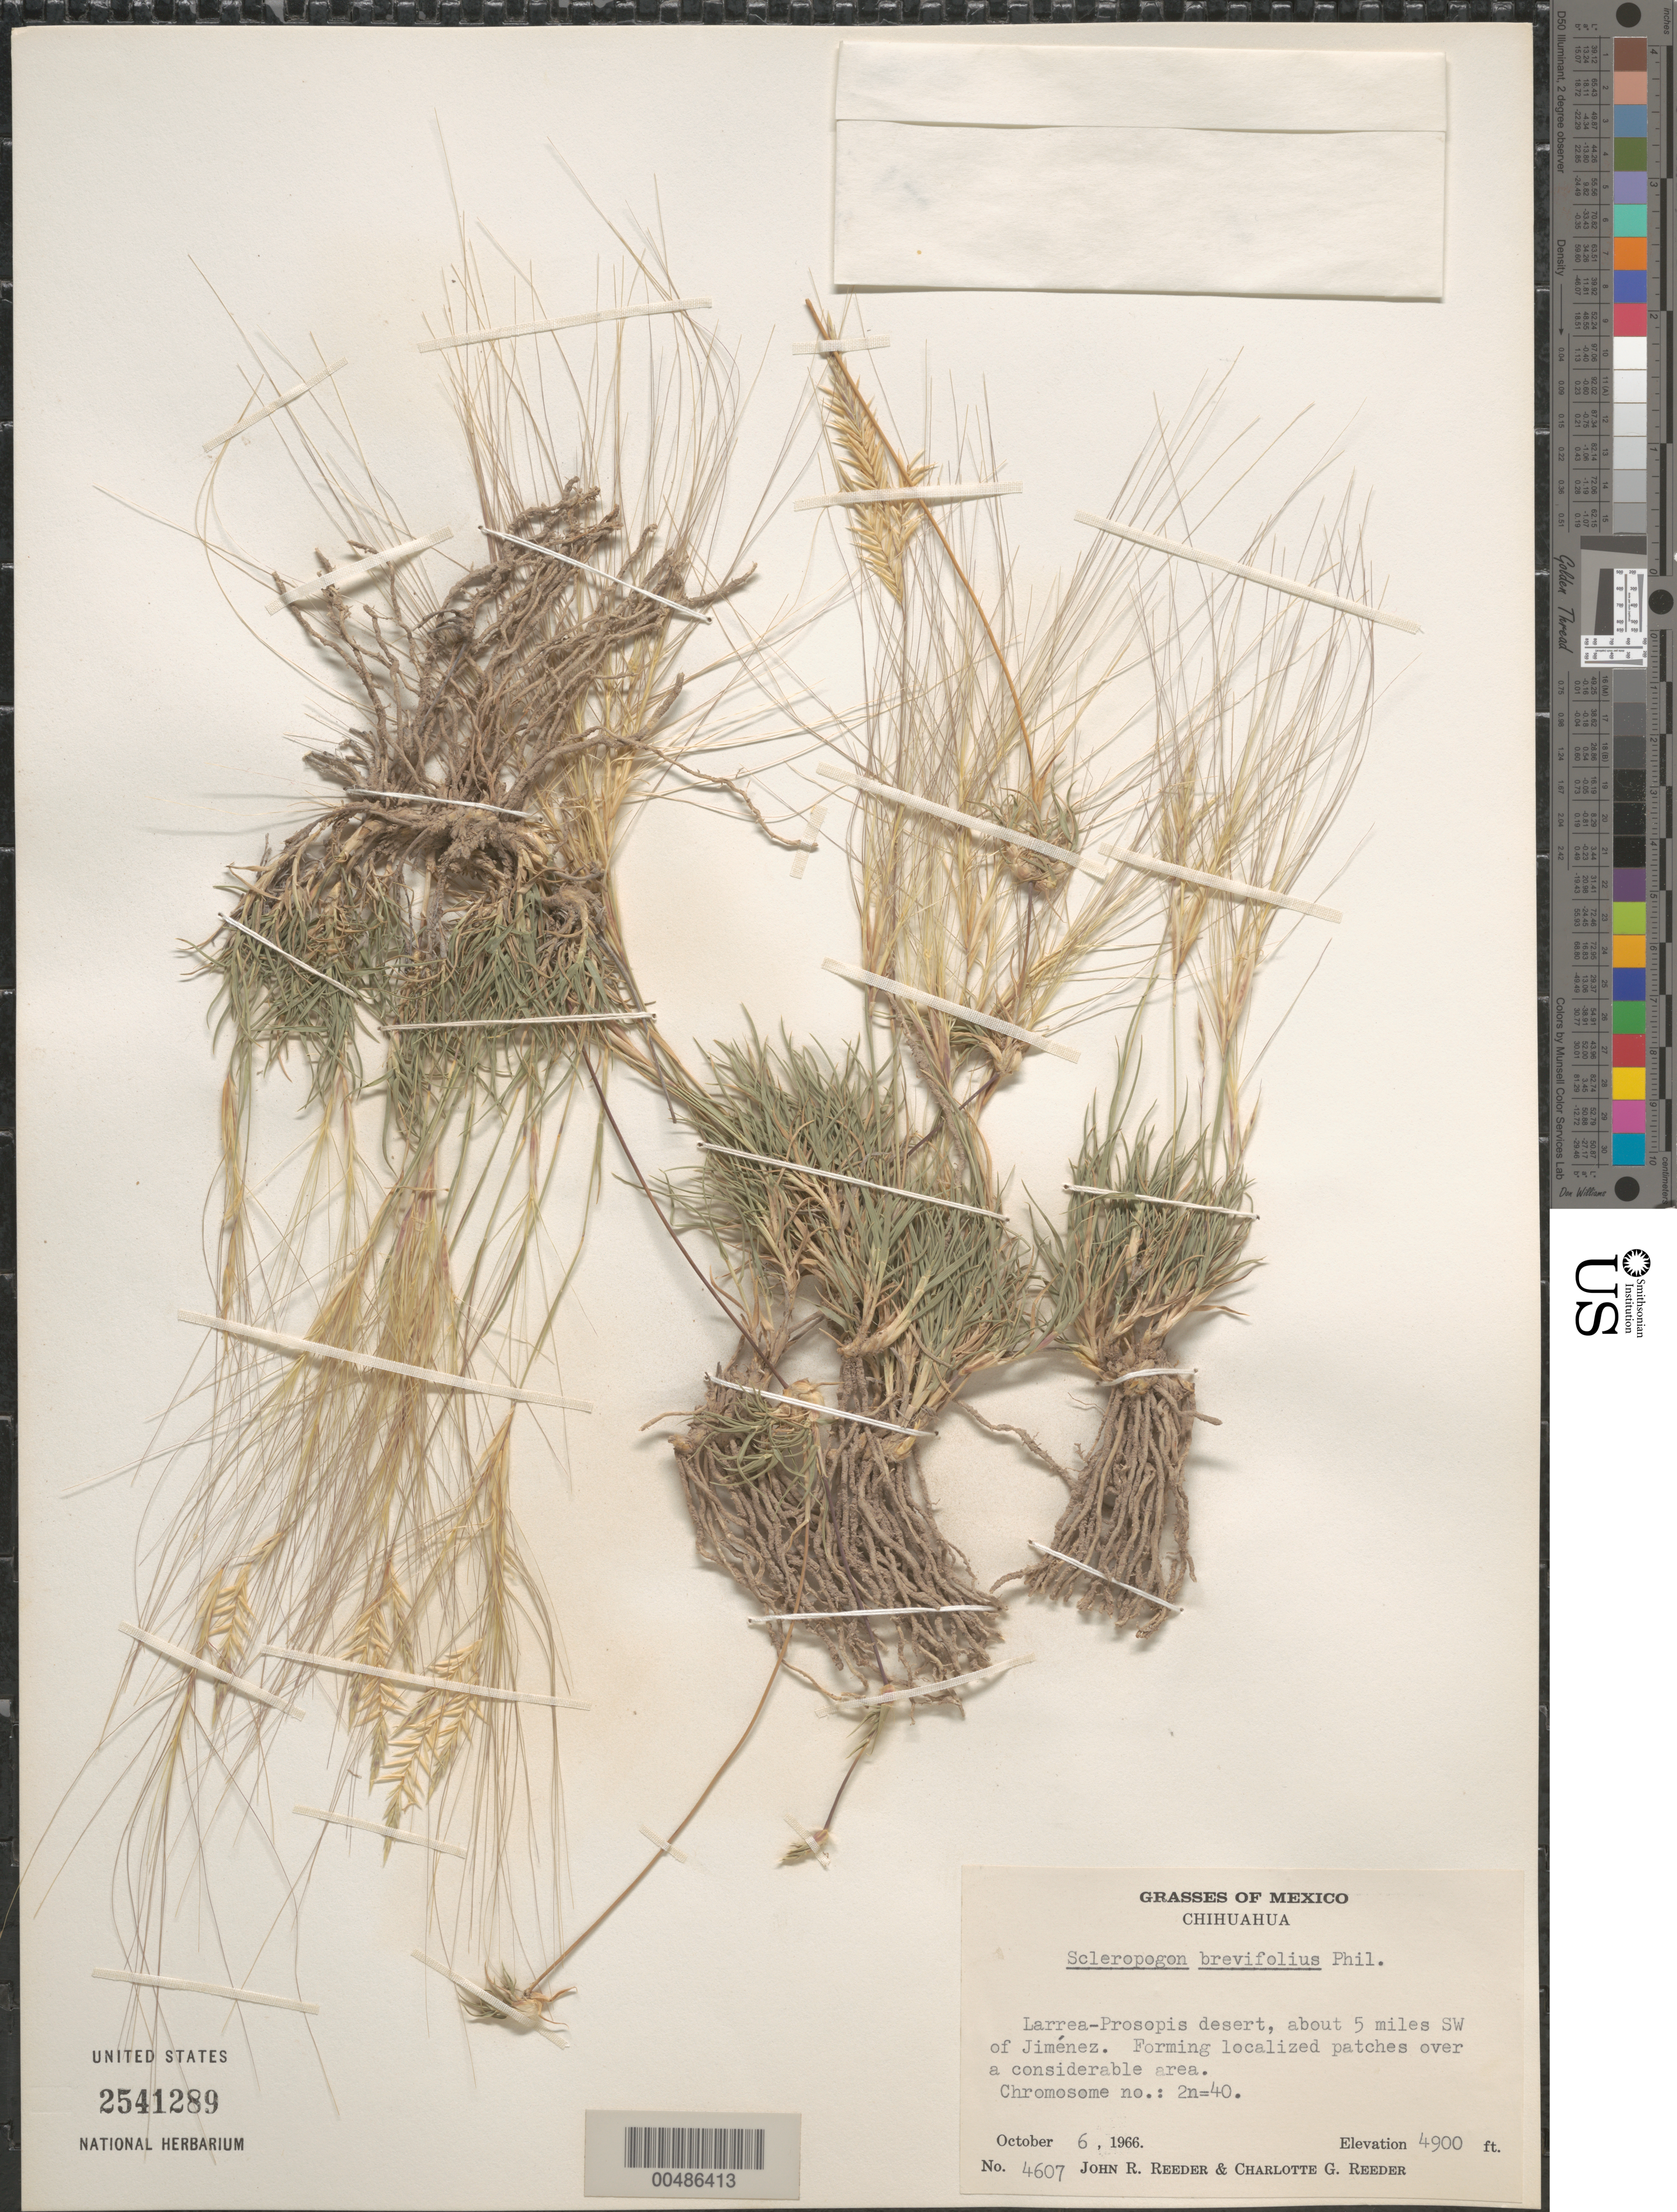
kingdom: Plantae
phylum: Tracheophyta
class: Liliopsida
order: Poales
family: Poaceae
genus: Scleropogon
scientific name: Scleropogon brevifolius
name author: Phil.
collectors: J. R. Reeder & C. G. Reeder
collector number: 4607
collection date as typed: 6 Oct 1966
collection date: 1966-10-06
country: Mexico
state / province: Chihuahua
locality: About 5 mi SW of Jiménez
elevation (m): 1494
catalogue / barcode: US 2541289